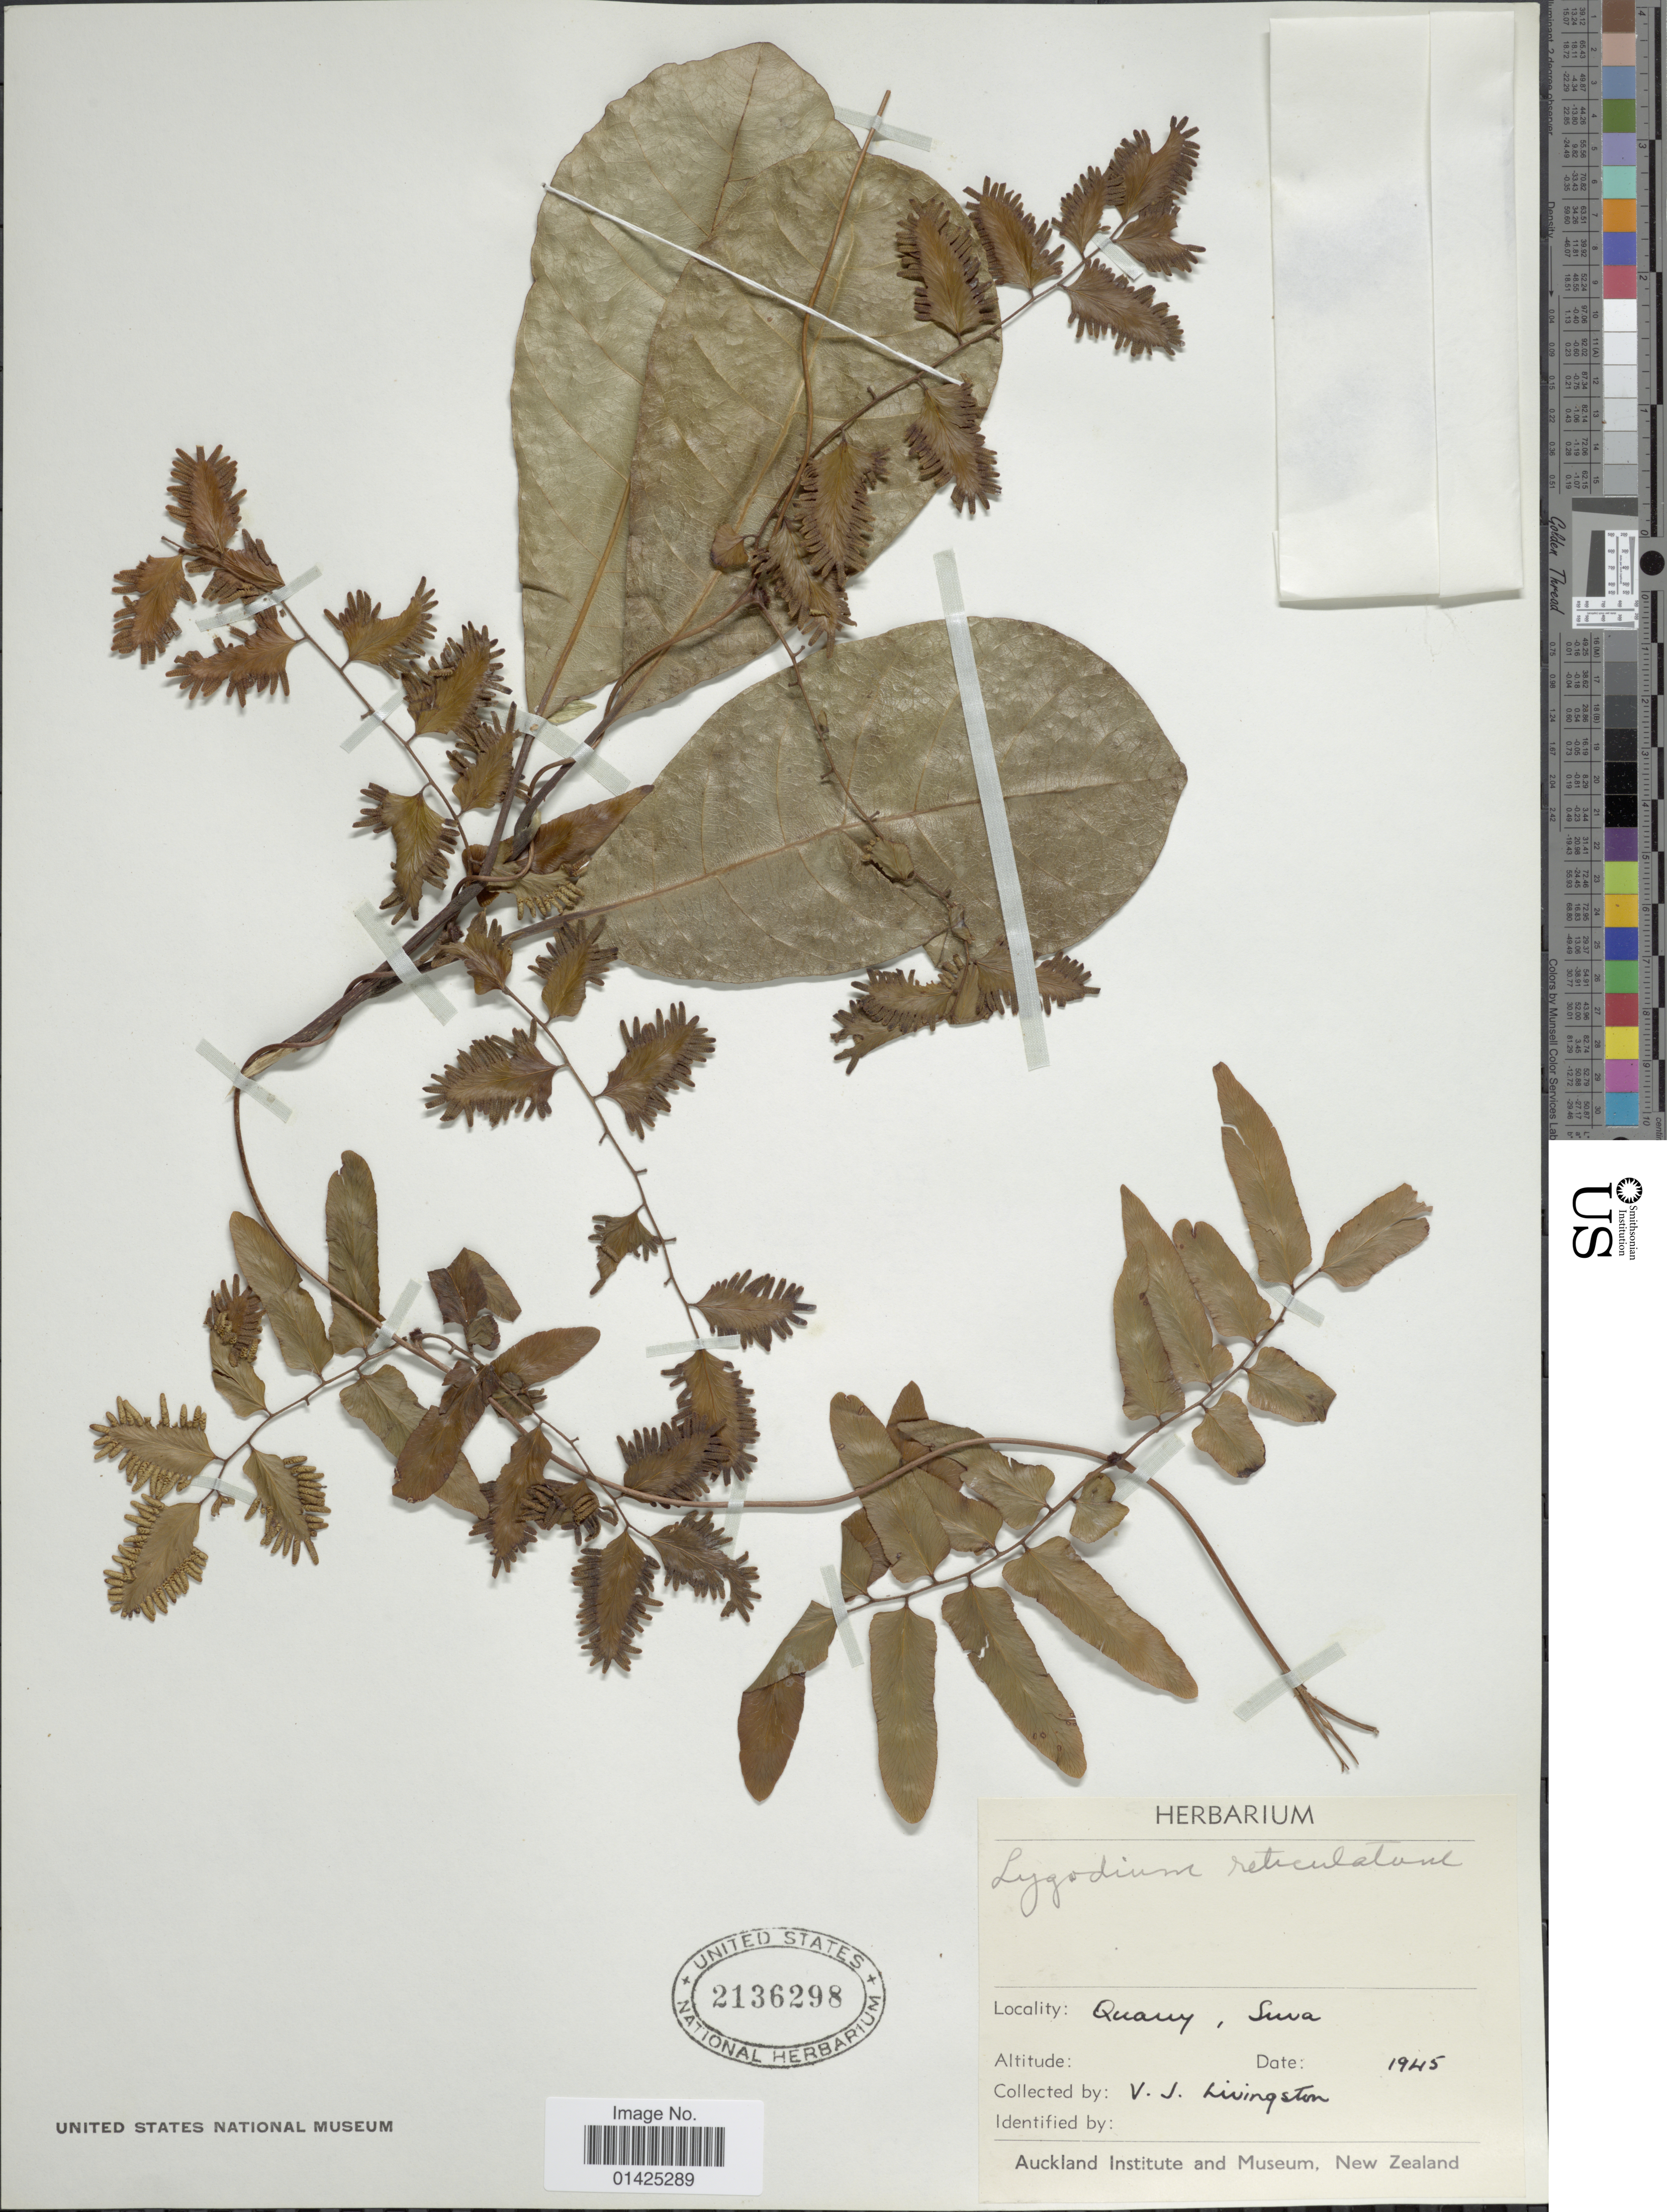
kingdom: Plantae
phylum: Tracheophyta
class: Polypodiopsida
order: Schizaeales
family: Lygodiaceae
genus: Lygodium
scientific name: Lygodium reticulatum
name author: Schkuhr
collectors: V. Livingston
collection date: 1945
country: Fiji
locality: Quarry, Suva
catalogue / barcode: US 2136298